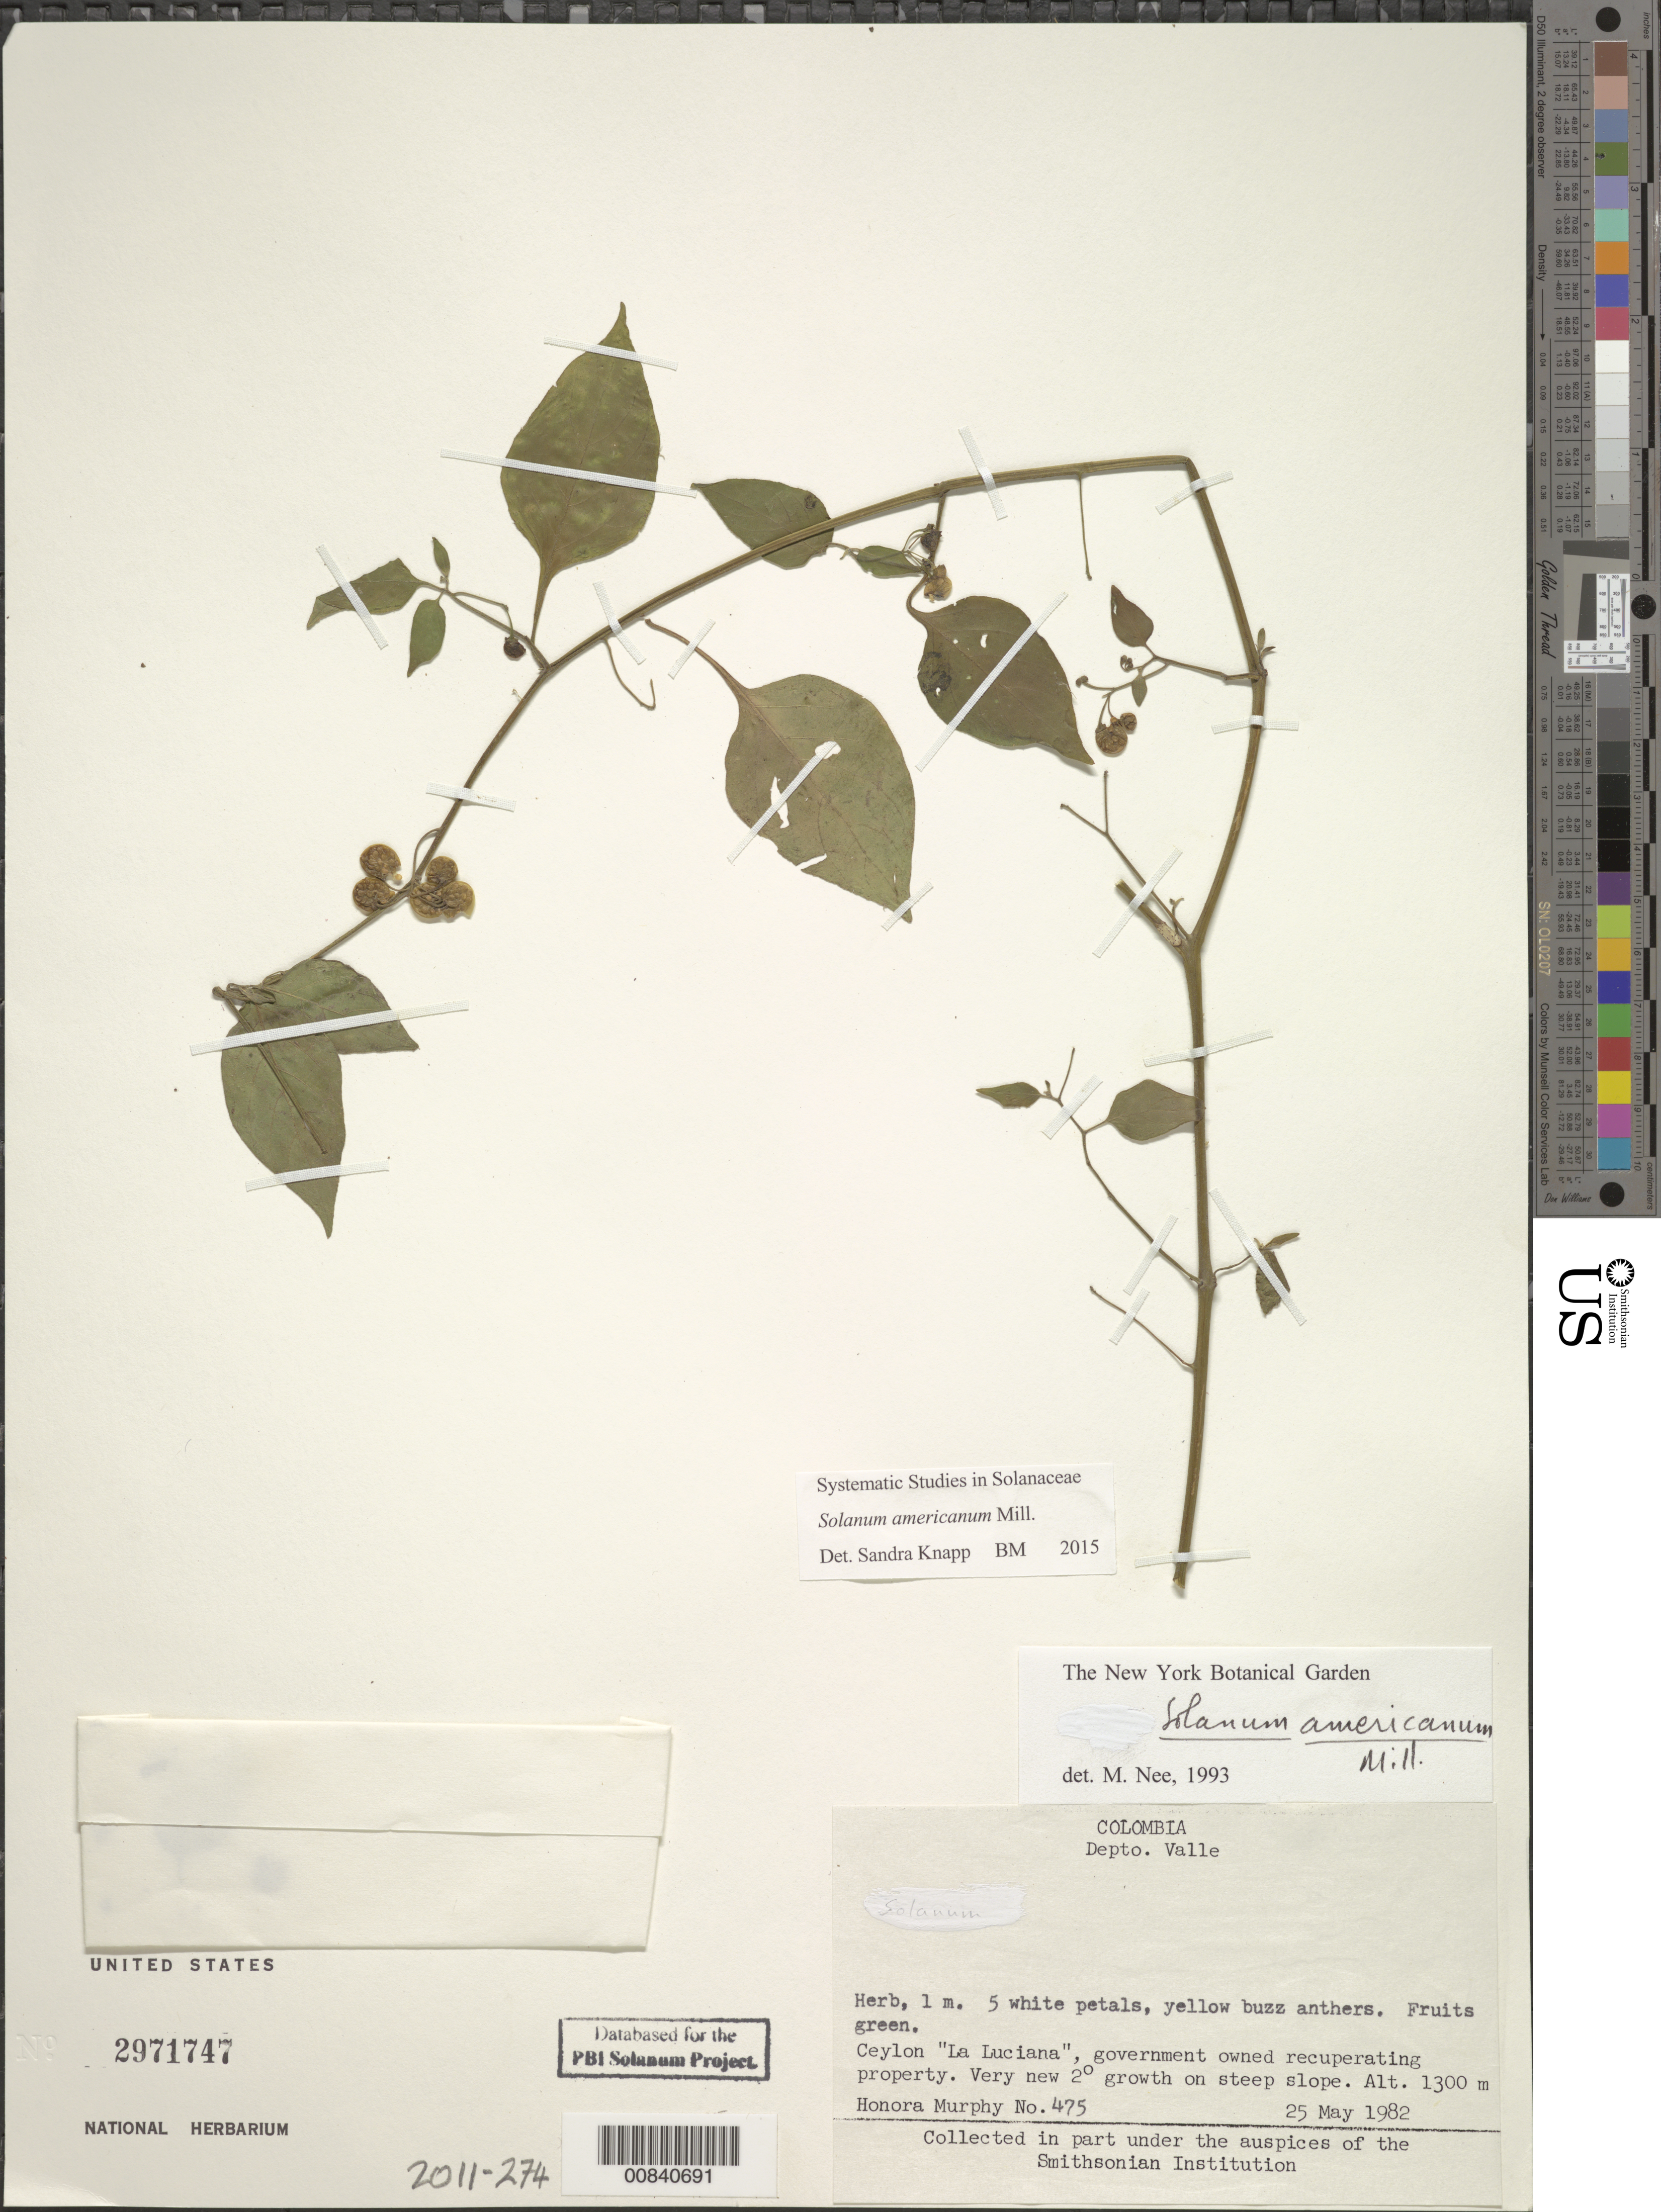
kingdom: Plantae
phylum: Tracheophyta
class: Magnoliopsida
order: Solanales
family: Solanaceae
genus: Solanum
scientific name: Solanum nigrescens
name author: M. Martens & Galeotti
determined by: Särkinen, T.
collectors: H. Murphy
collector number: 475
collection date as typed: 25 May 1982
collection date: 1982-05-25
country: Colombia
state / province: Valle del Cauca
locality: Ceylon "La Luciana", government owned recuperating property.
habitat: Very new secondary growth on steep slope.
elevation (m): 1300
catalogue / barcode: US 2971747